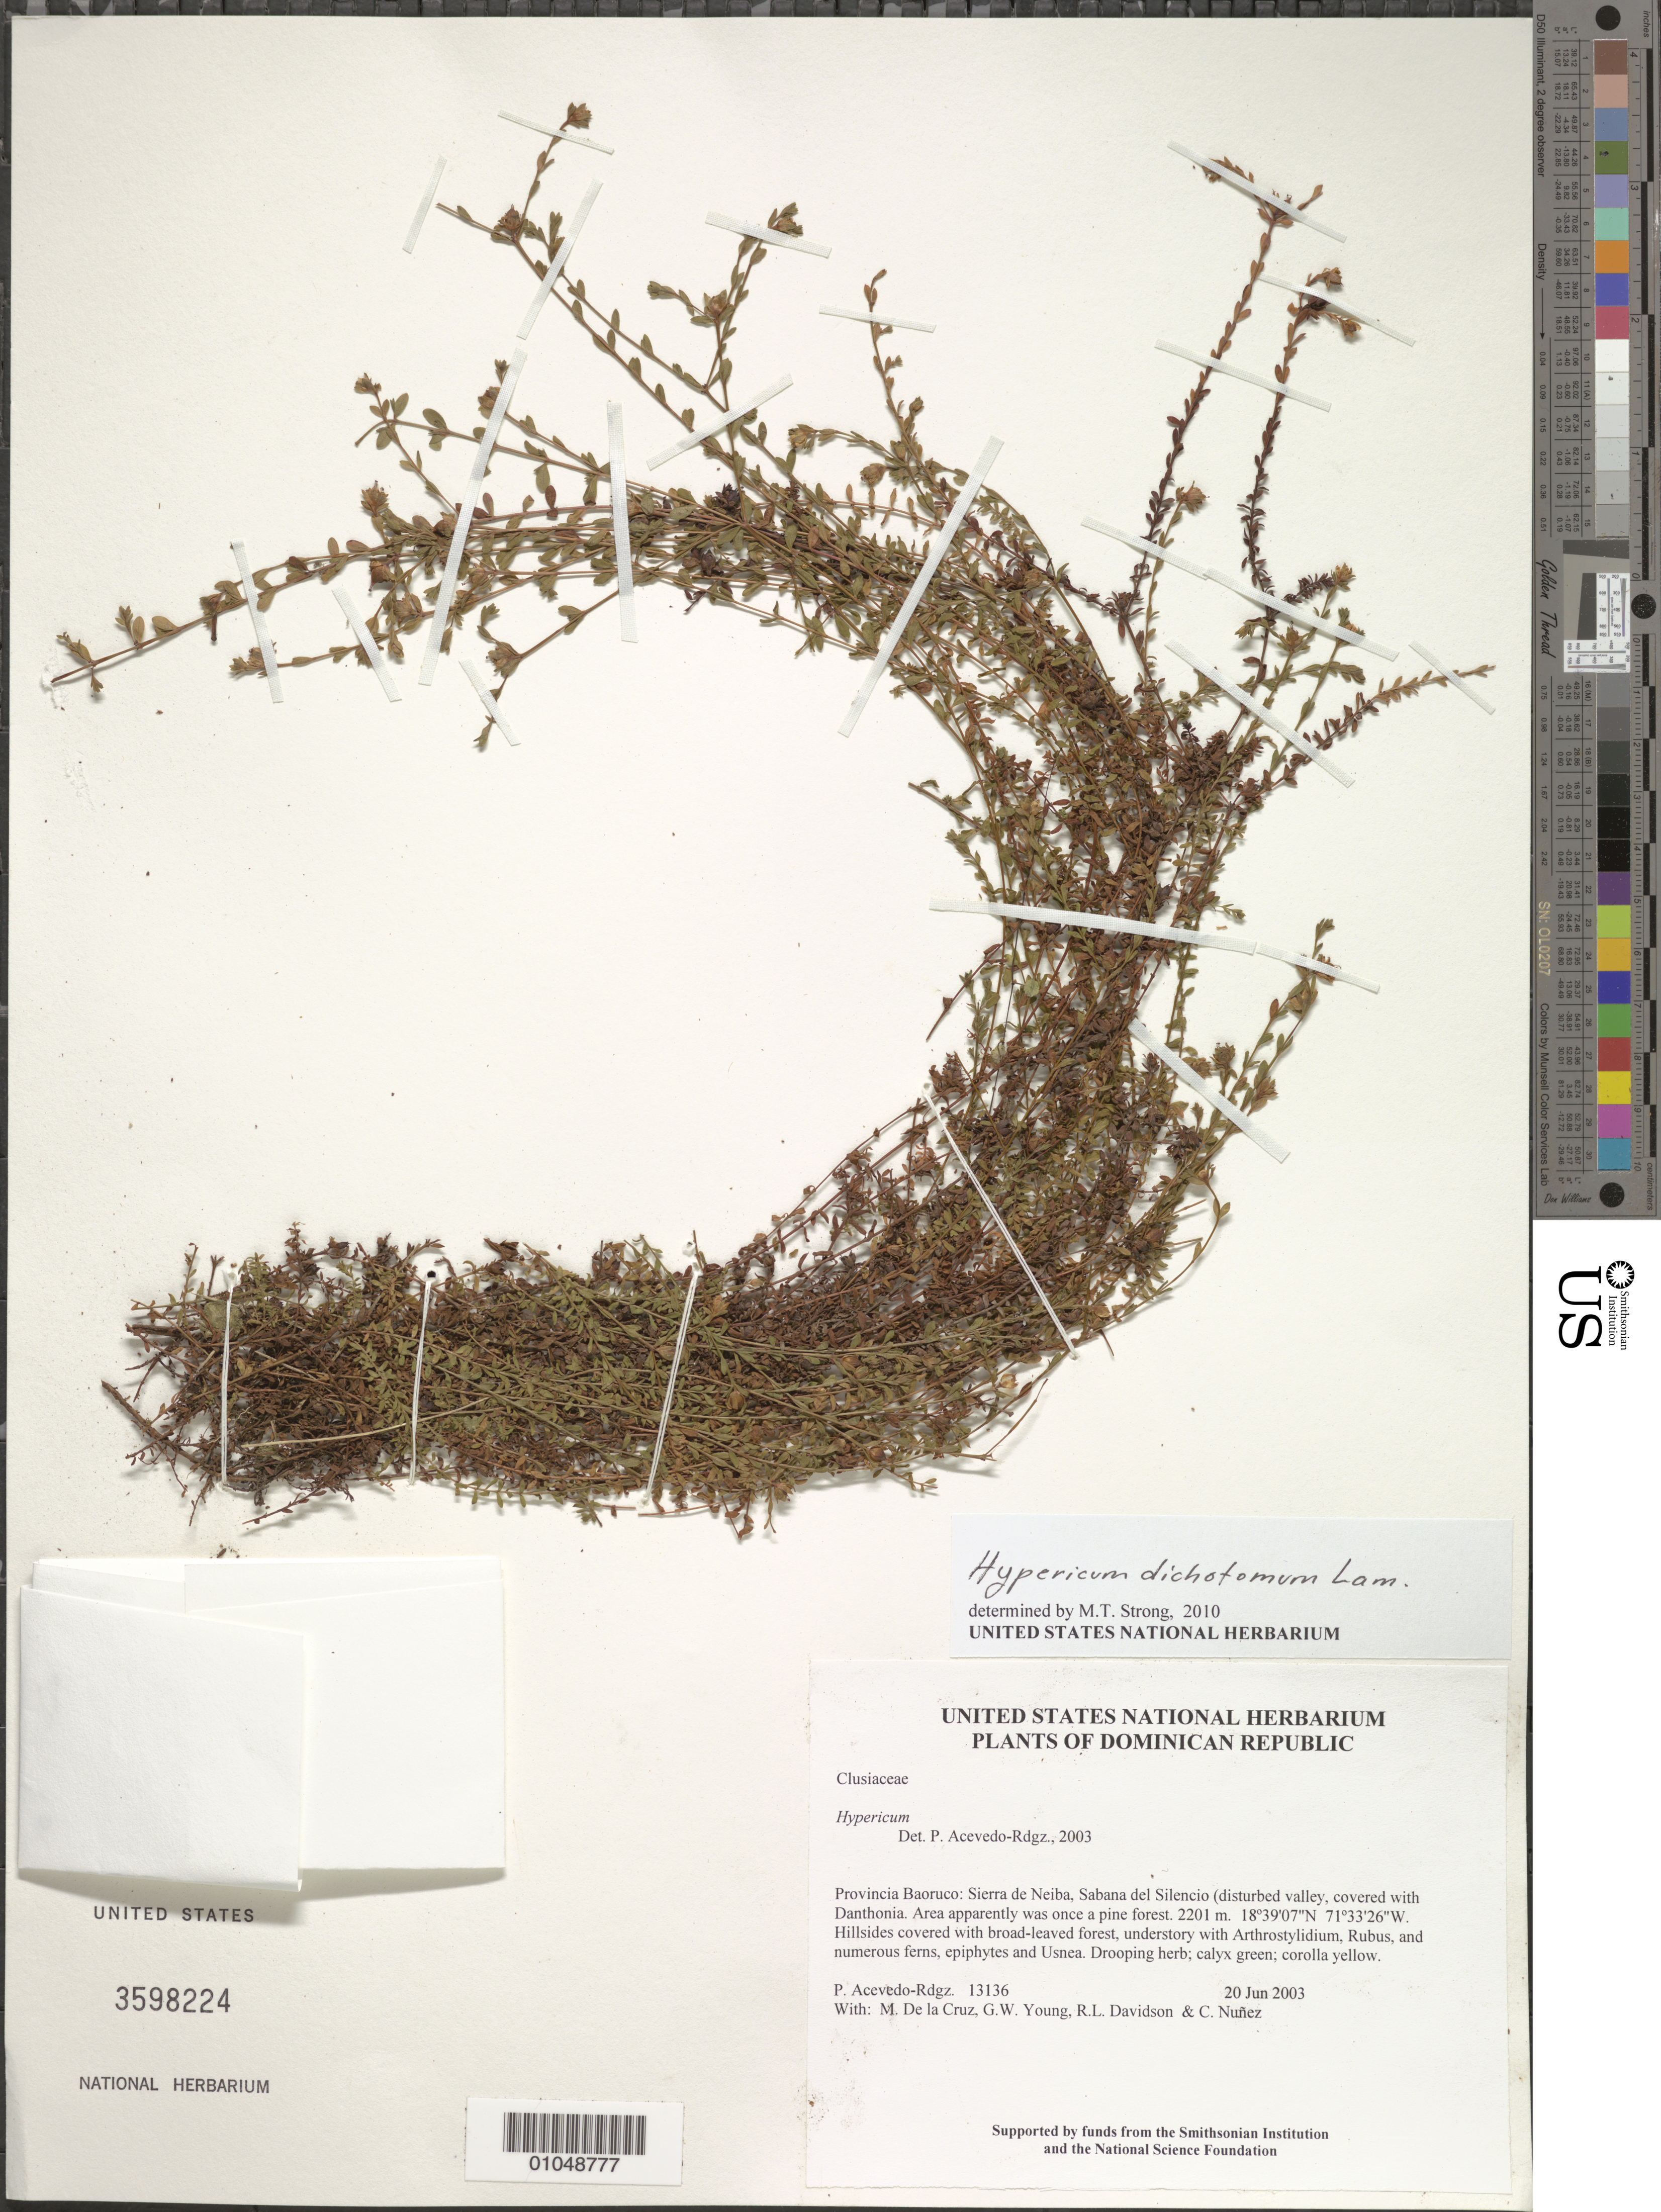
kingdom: Plantae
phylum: Tracheophyta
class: Magnoliopsida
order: Malpighiales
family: Hypericaceae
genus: Hypericum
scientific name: Hypericum dichotomum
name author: Lam.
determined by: Strong, M. T., (US), Smithsonian Institution - National Museum of Natural History (UNITED STATES)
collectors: P. Acevedo-Rodr., M. de la Cruz, J. Rawlins, G. Young, R. Davidson & C. Nunez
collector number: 13136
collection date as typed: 20 Jun 2003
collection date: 2003-06-20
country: Dominican Republic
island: Hispaniola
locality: Provincia Baoruco: Sierra de Neiba, Sabana del Silencio (disturbed valley, covered with Danthonia. Area apparently was once a pine forest.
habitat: Hillsides covered with broad-leaved forest, understory with Arthrostylidium, Rubus, and numerous ferns, epiphytes and Usnea.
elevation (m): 2201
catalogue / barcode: US 3598224